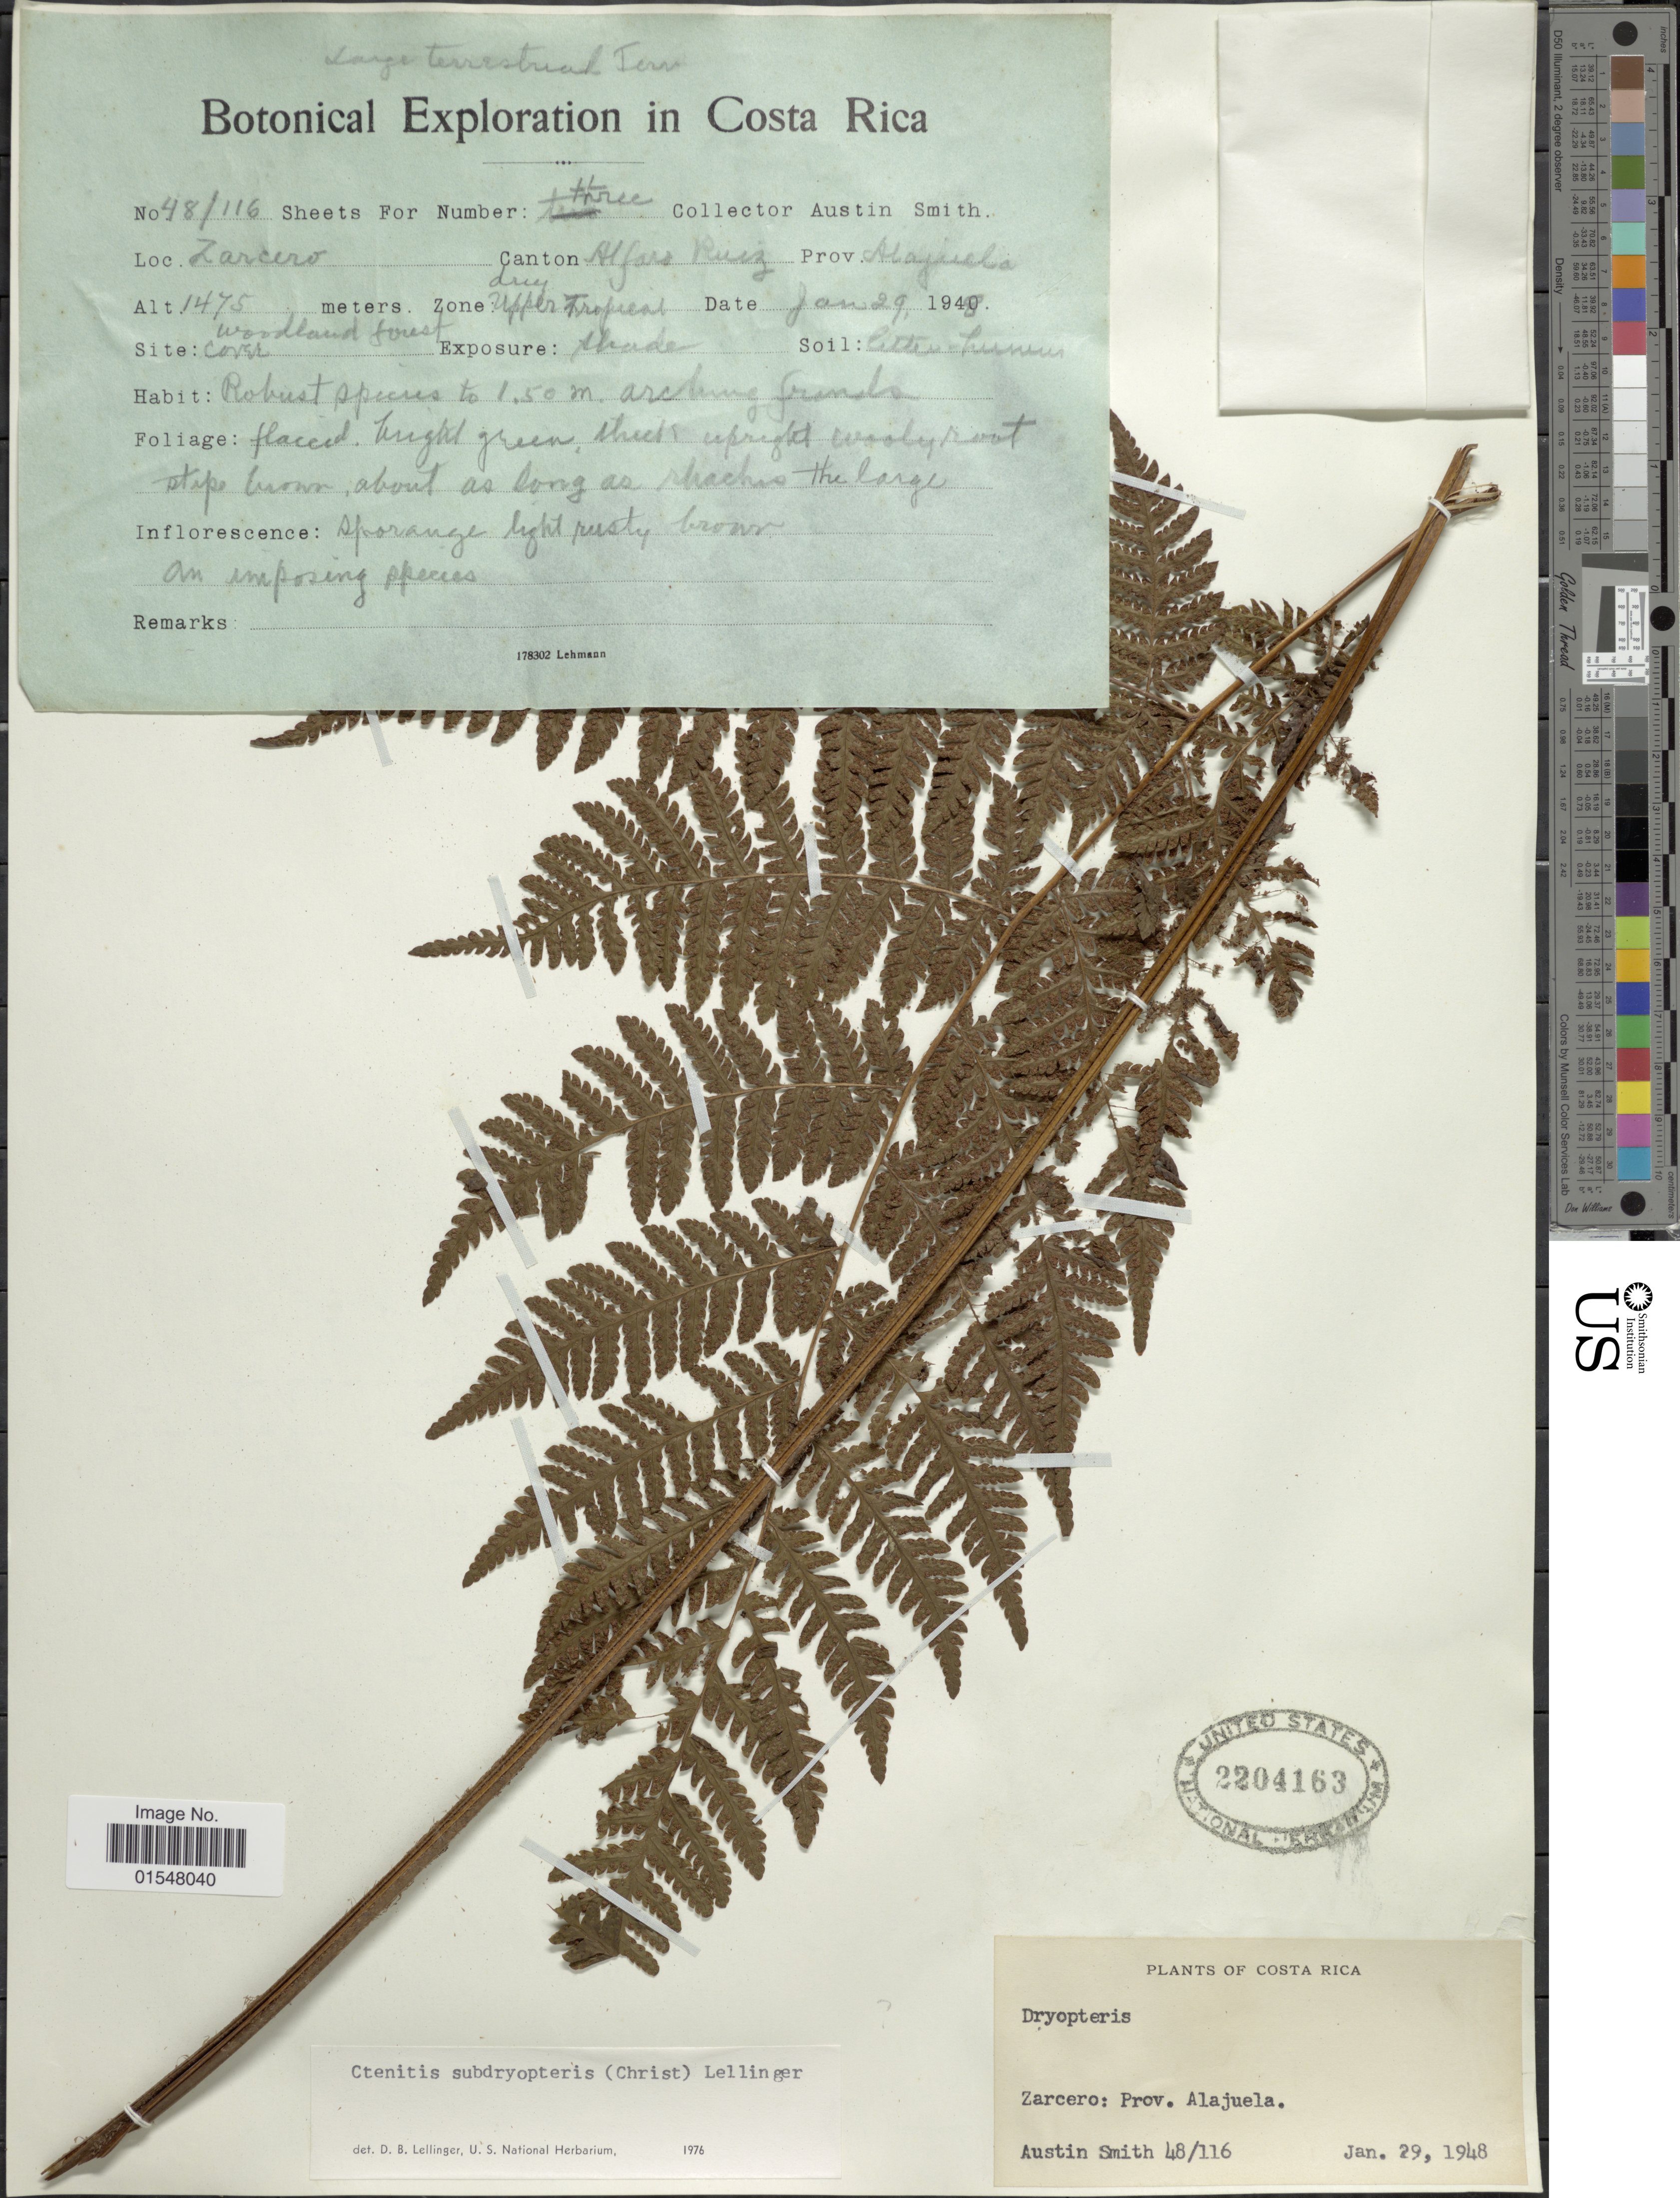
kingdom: Plantae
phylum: Tracheophyta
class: Polypodiopsida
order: Polypodiales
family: Dryopteridaceae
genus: Ctenitis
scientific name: Ctenitis subdryopteris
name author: (Christ) Lellinger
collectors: Aust P. Smith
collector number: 48/116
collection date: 1948-01-29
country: Costa Rica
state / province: Alajuela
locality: Zarcero . Canton Alfaro Ruiz.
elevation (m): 1475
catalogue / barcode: US 2204163